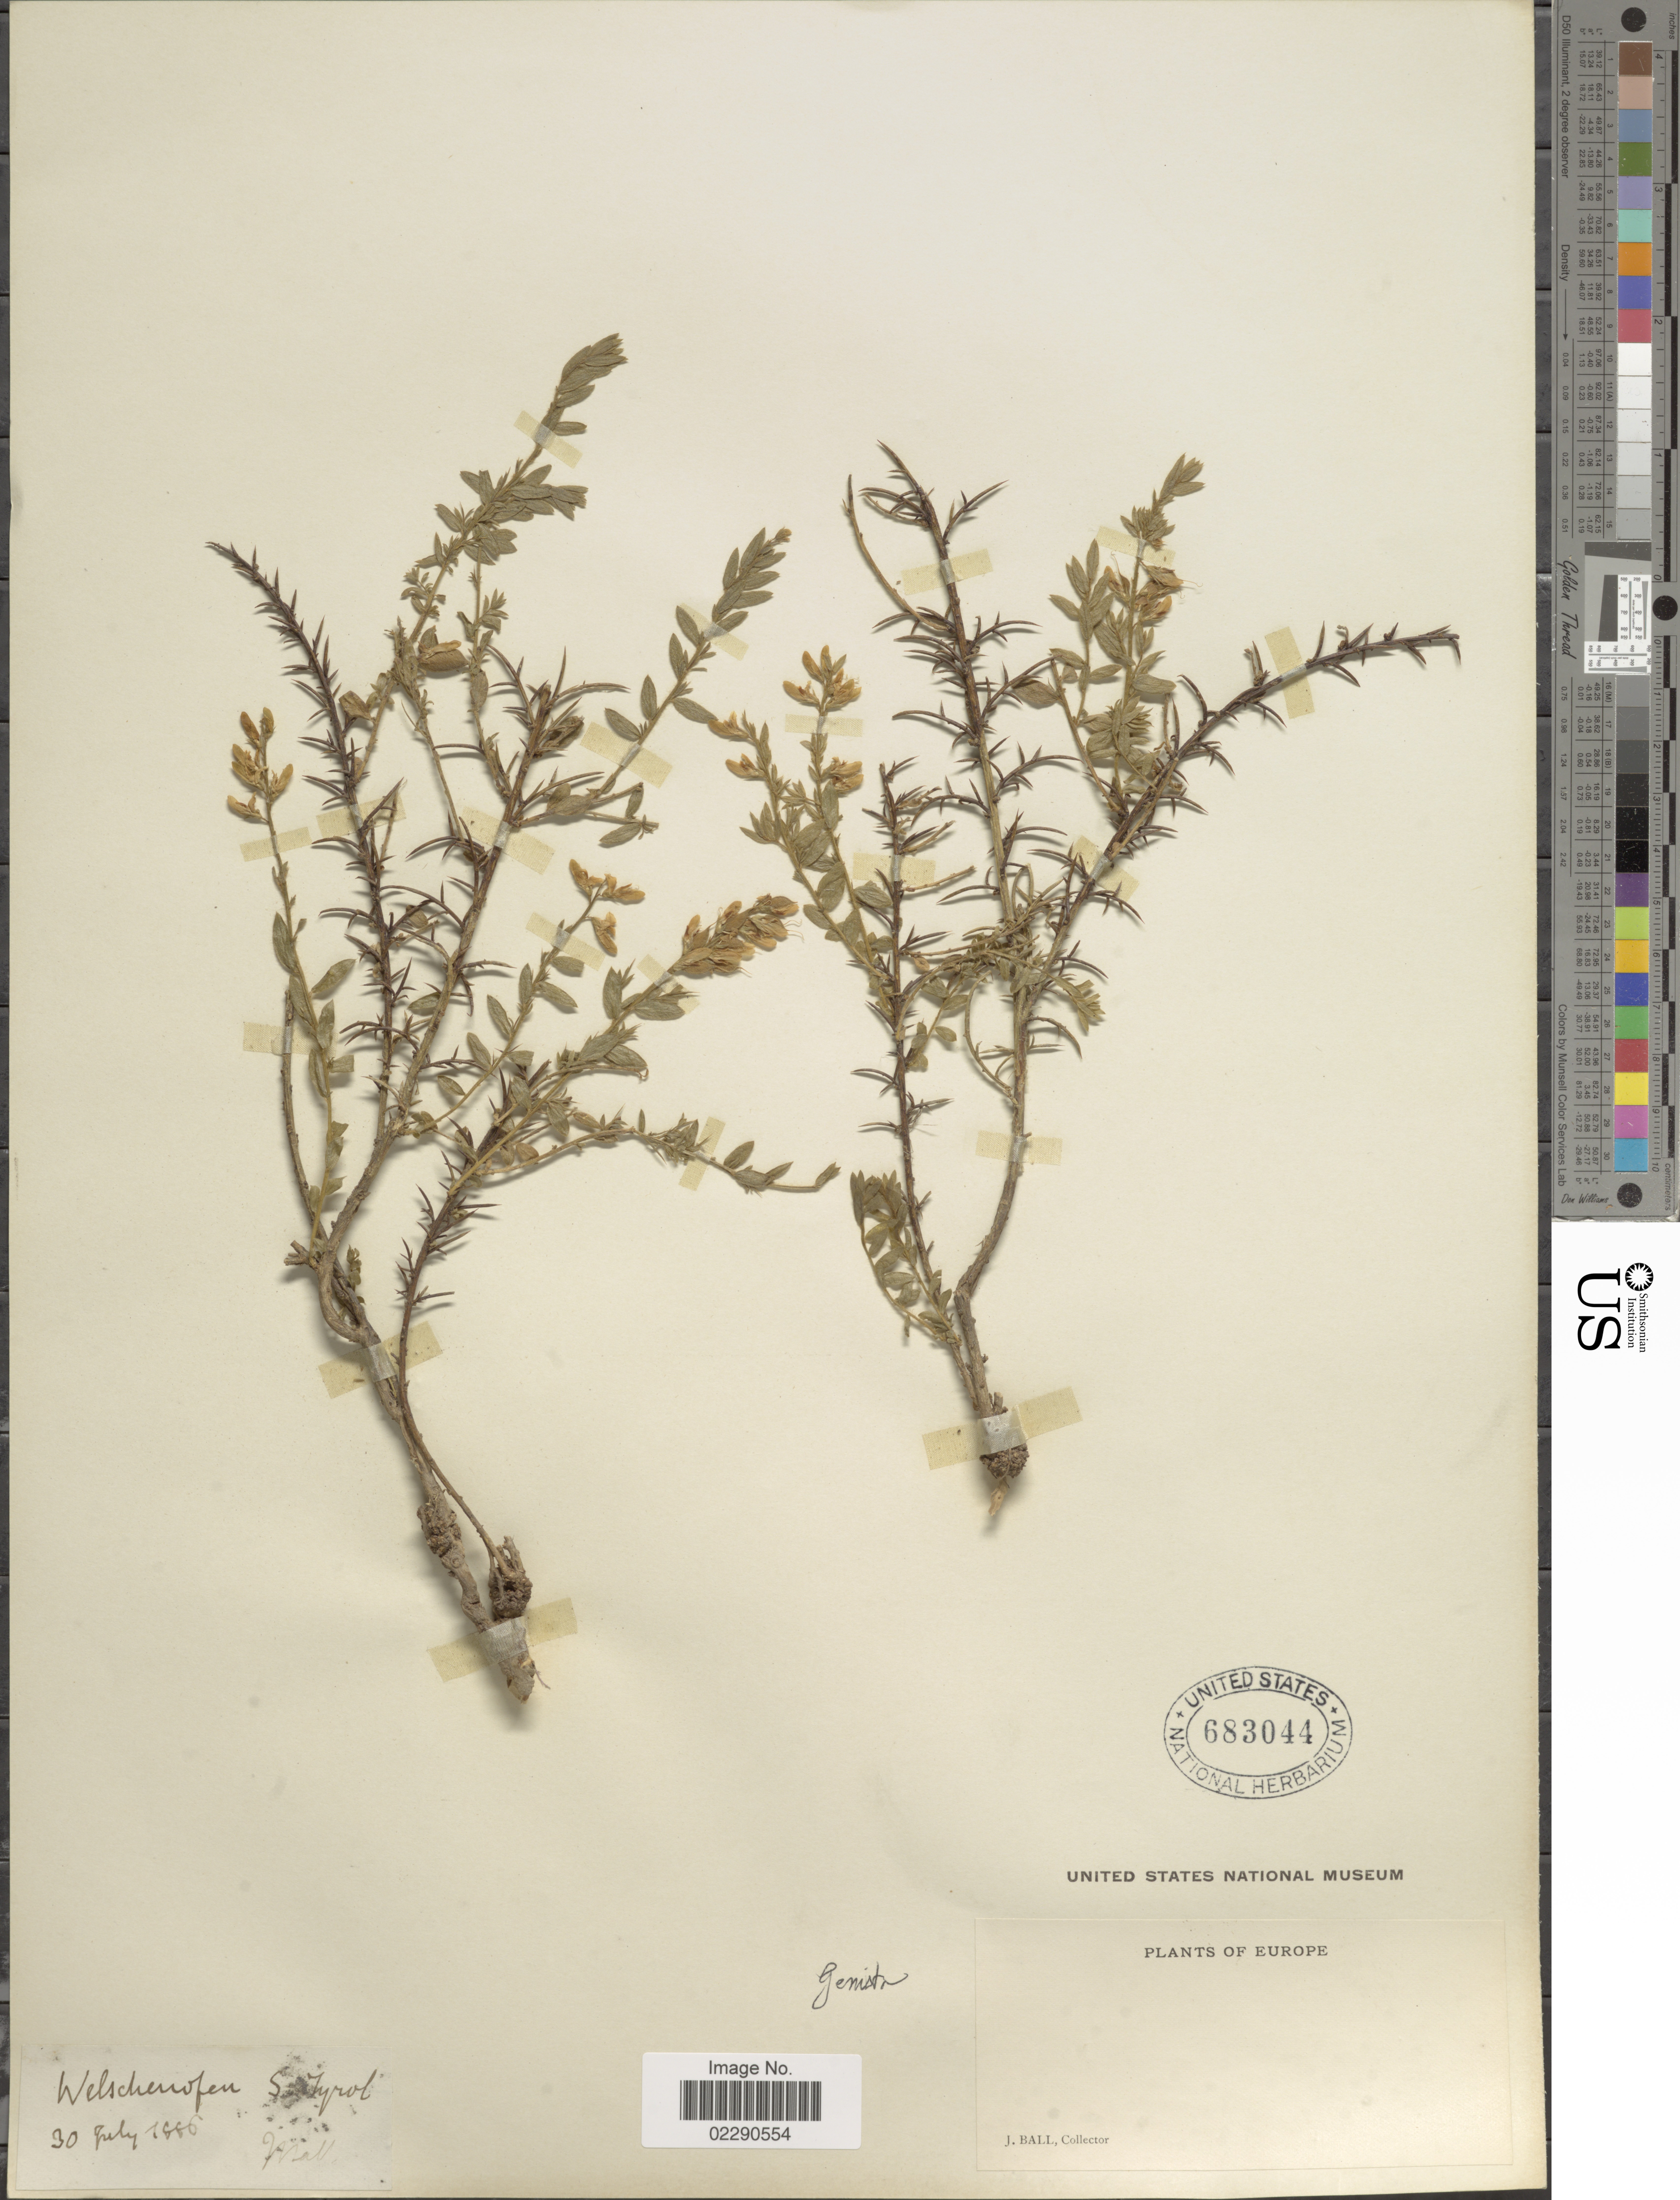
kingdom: Plantae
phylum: Tracheophyta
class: Magnoliopsida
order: Fabales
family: Fabaceae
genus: Genista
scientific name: Genista sp.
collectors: J. Ball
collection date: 1886-07-30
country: Italy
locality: Europe, Welschnofen, S. Tyrol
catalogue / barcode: US 683044